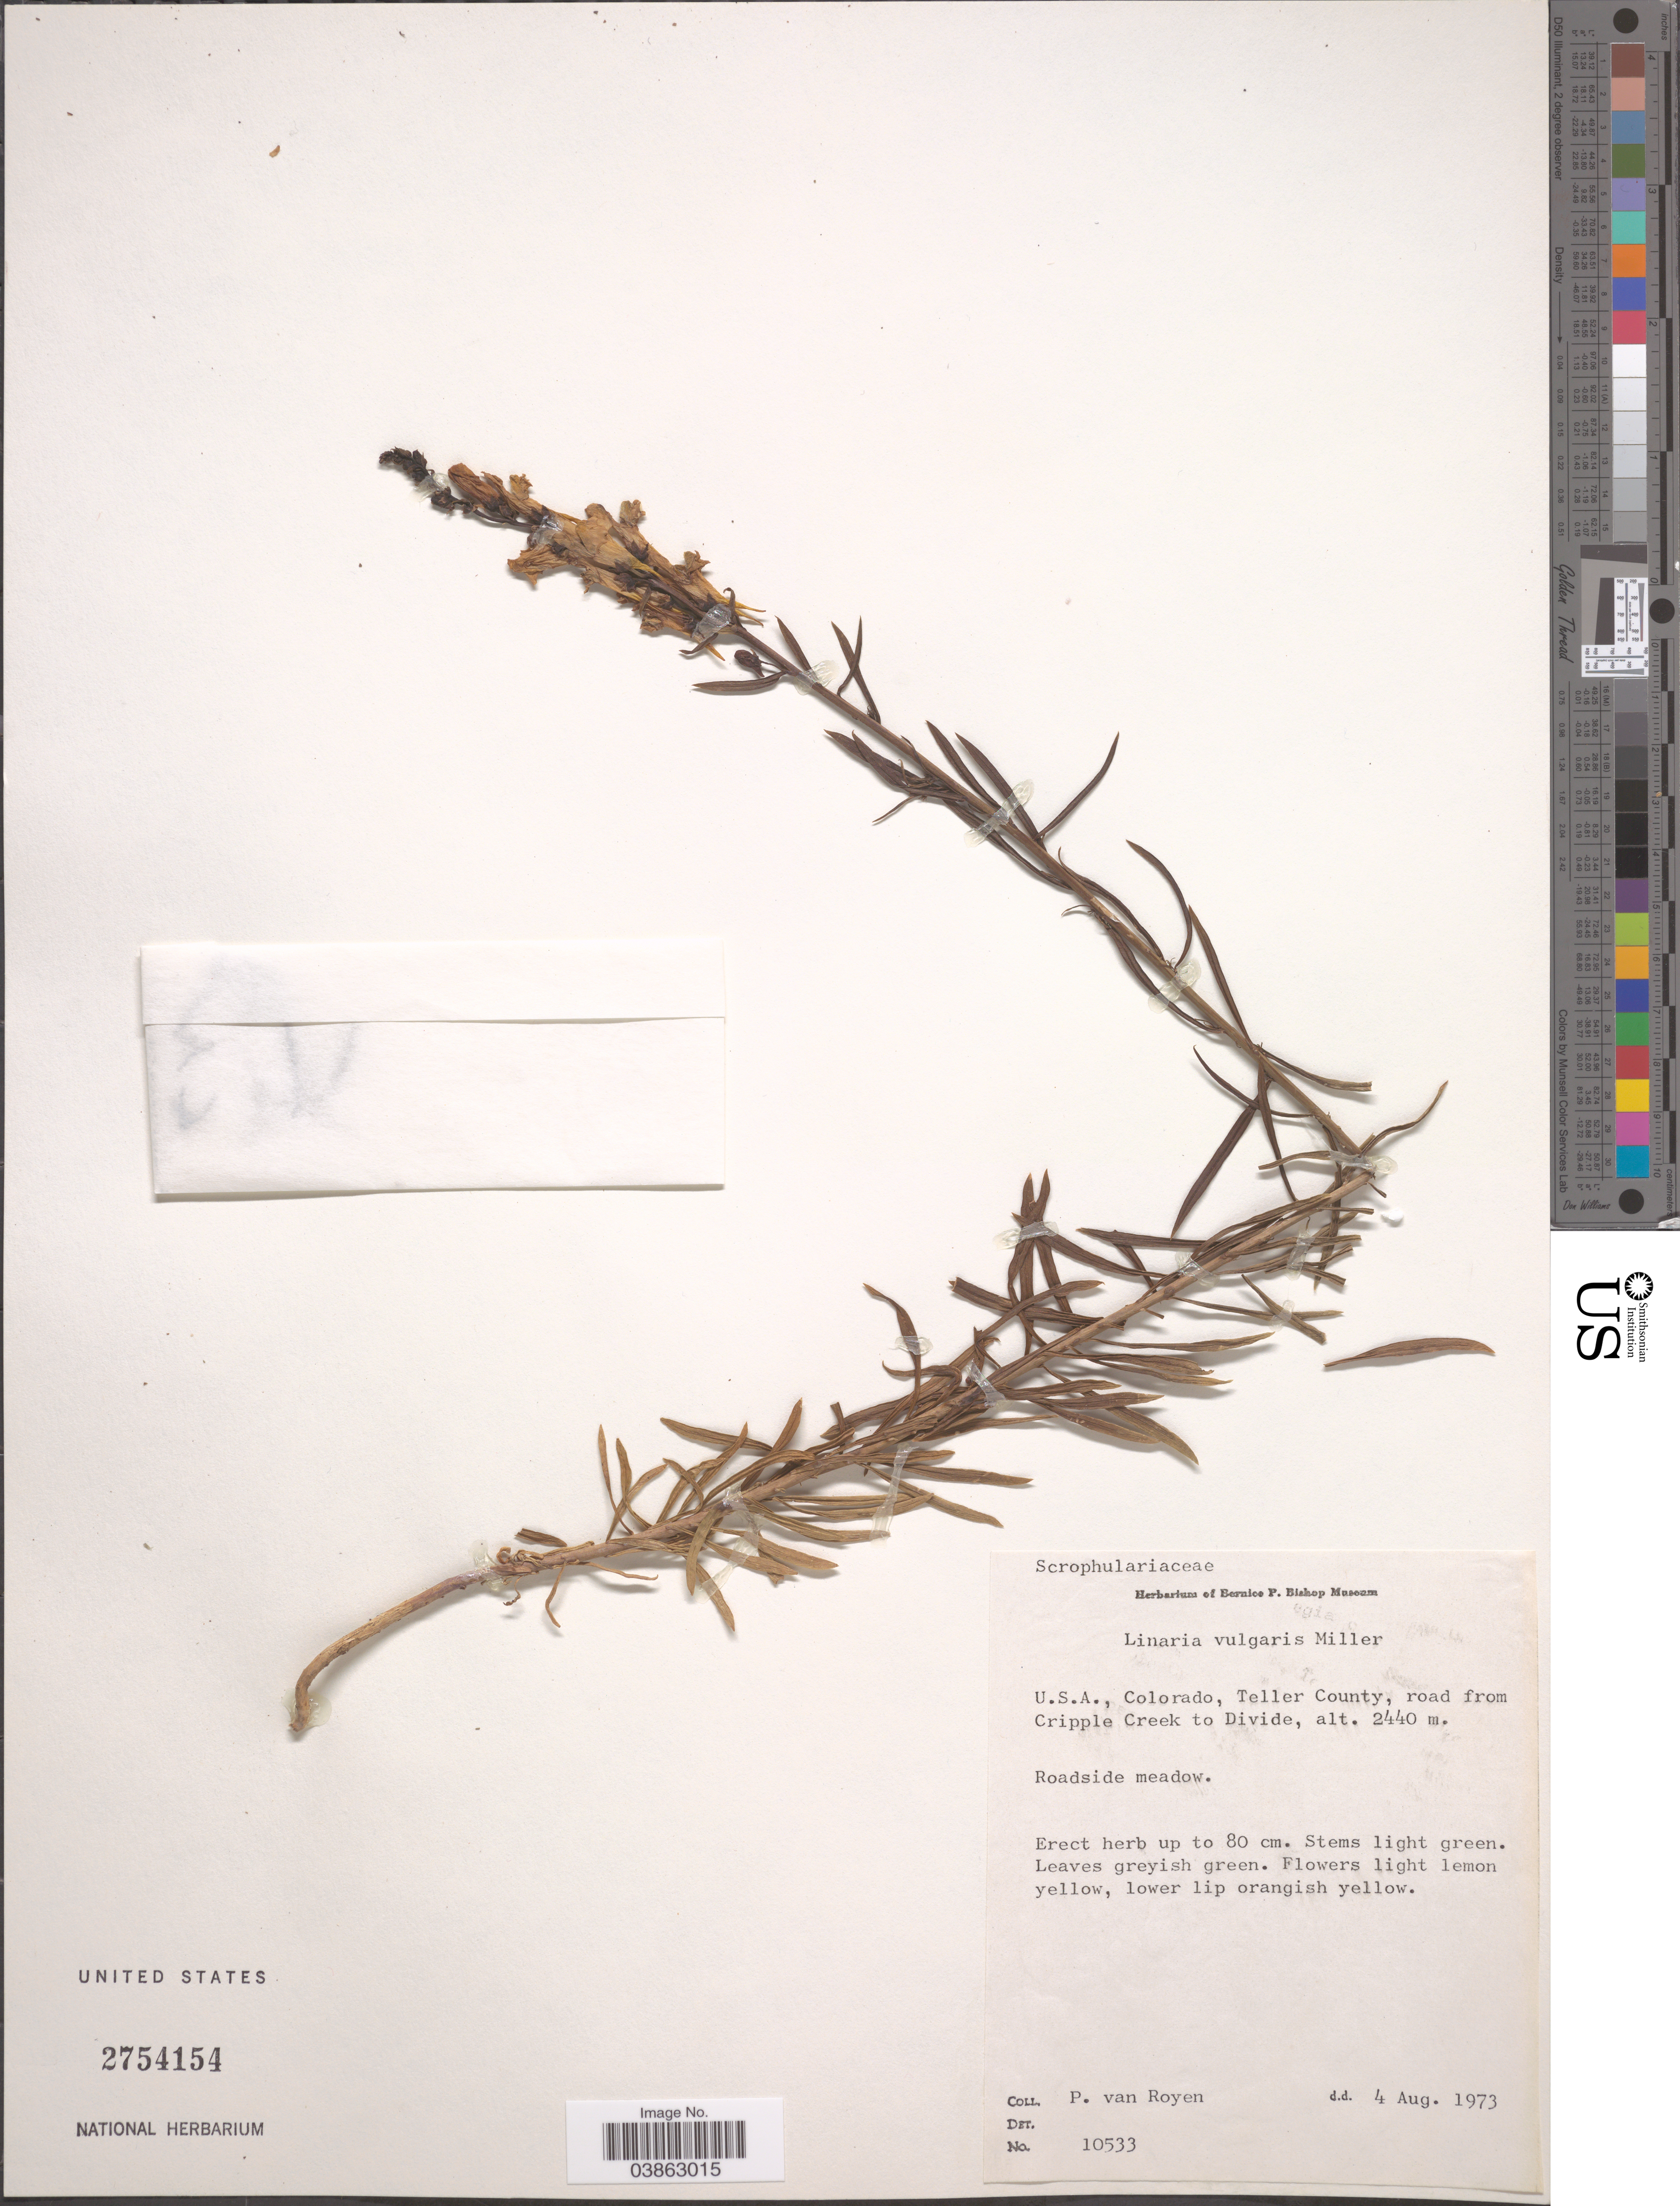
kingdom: Plantae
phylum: Tracheophyta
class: Magnoliopsida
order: Lamiales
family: Plantaginaceae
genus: Linaria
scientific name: Linaria vulgaris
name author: Mill.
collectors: P. van Royen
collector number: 10533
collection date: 1973-08-04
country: United States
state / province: Colorado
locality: Teller County, road from Cripple Creek to Divide.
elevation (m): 2440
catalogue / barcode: US 2754154